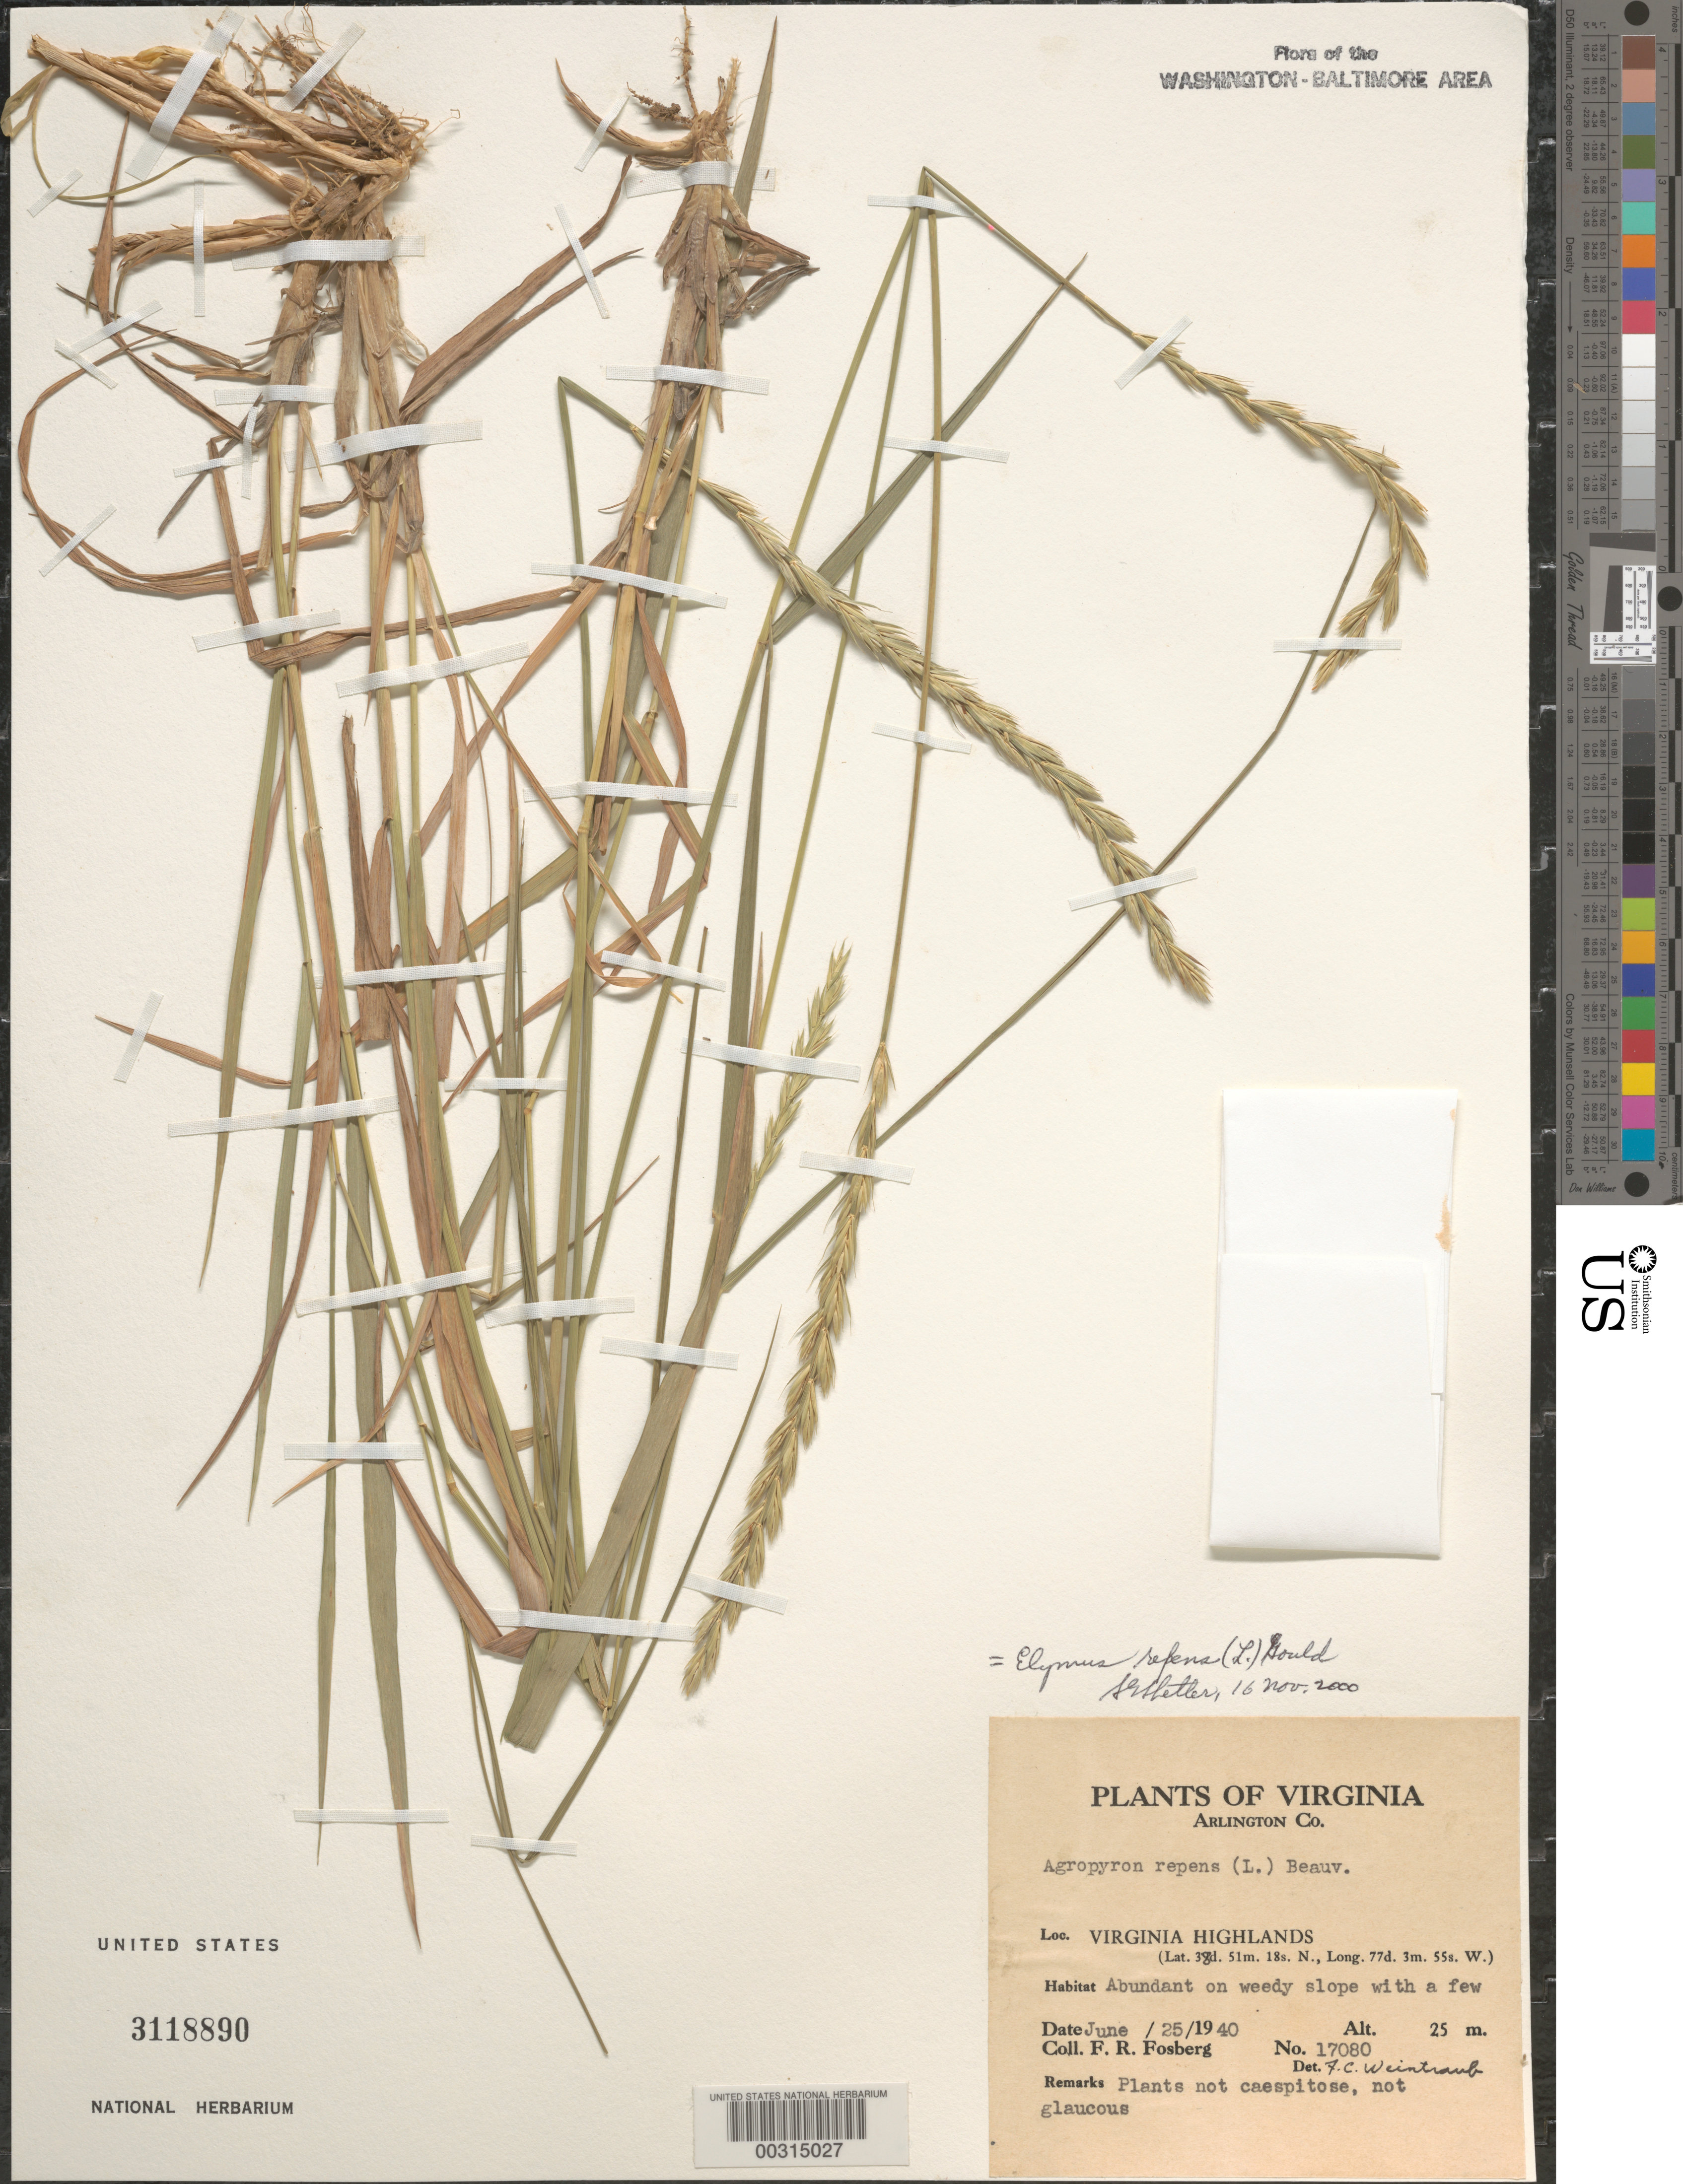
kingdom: Plantae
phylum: Tracheophyta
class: Liliopsida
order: Poales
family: Poaceae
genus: Elymus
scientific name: Elymus repens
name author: (L.) Gould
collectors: F. R. Fosberg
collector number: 17080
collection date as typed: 25 Jun 1940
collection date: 1940-06-25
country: United States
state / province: Virginia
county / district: Arlington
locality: Virginia Highlands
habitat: On weedy slope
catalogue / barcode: US 3118890